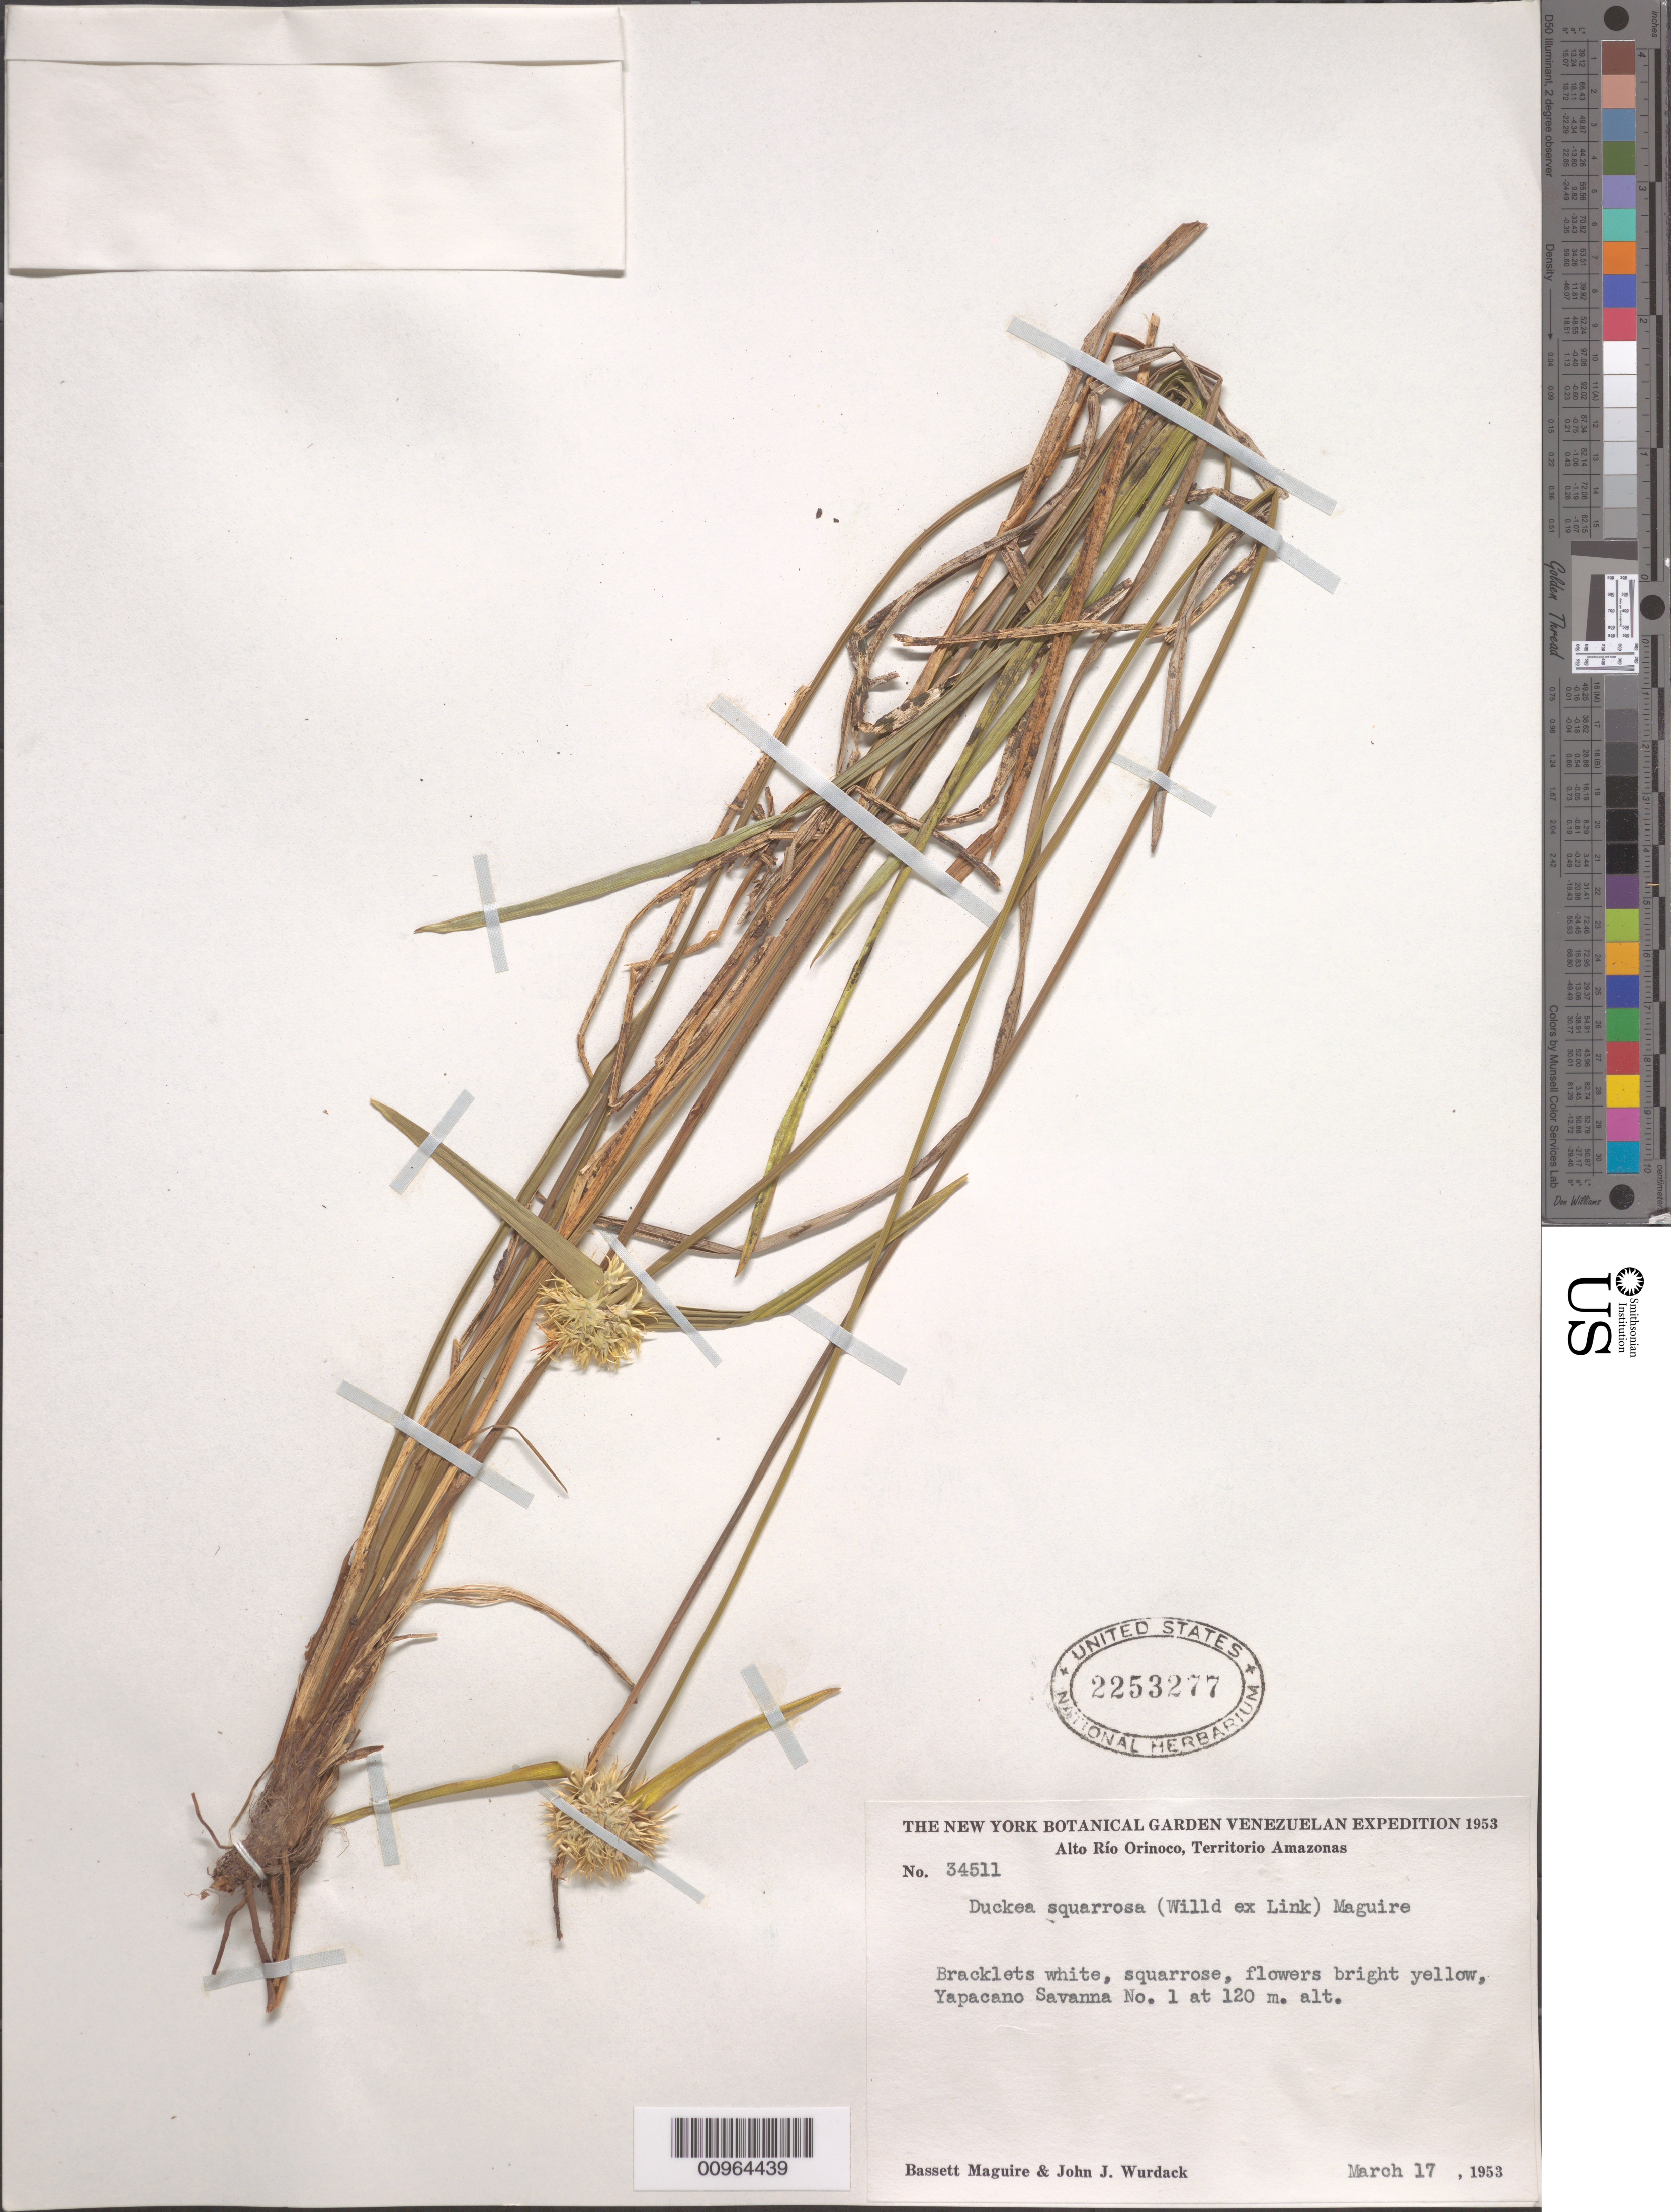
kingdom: Plantae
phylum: Tracheophyta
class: Liliopsida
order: Poales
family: Rapateaceae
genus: Duckea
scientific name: Duckea squarrosa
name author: (Willd.) Maguire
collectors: B. Maguire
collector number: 34511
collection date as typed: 17-Mar-53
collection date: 1953-03-17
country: Venezuela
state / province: Amazonas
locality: Yapacano Savanna No. 1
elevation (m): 120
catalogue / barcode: US 2253277